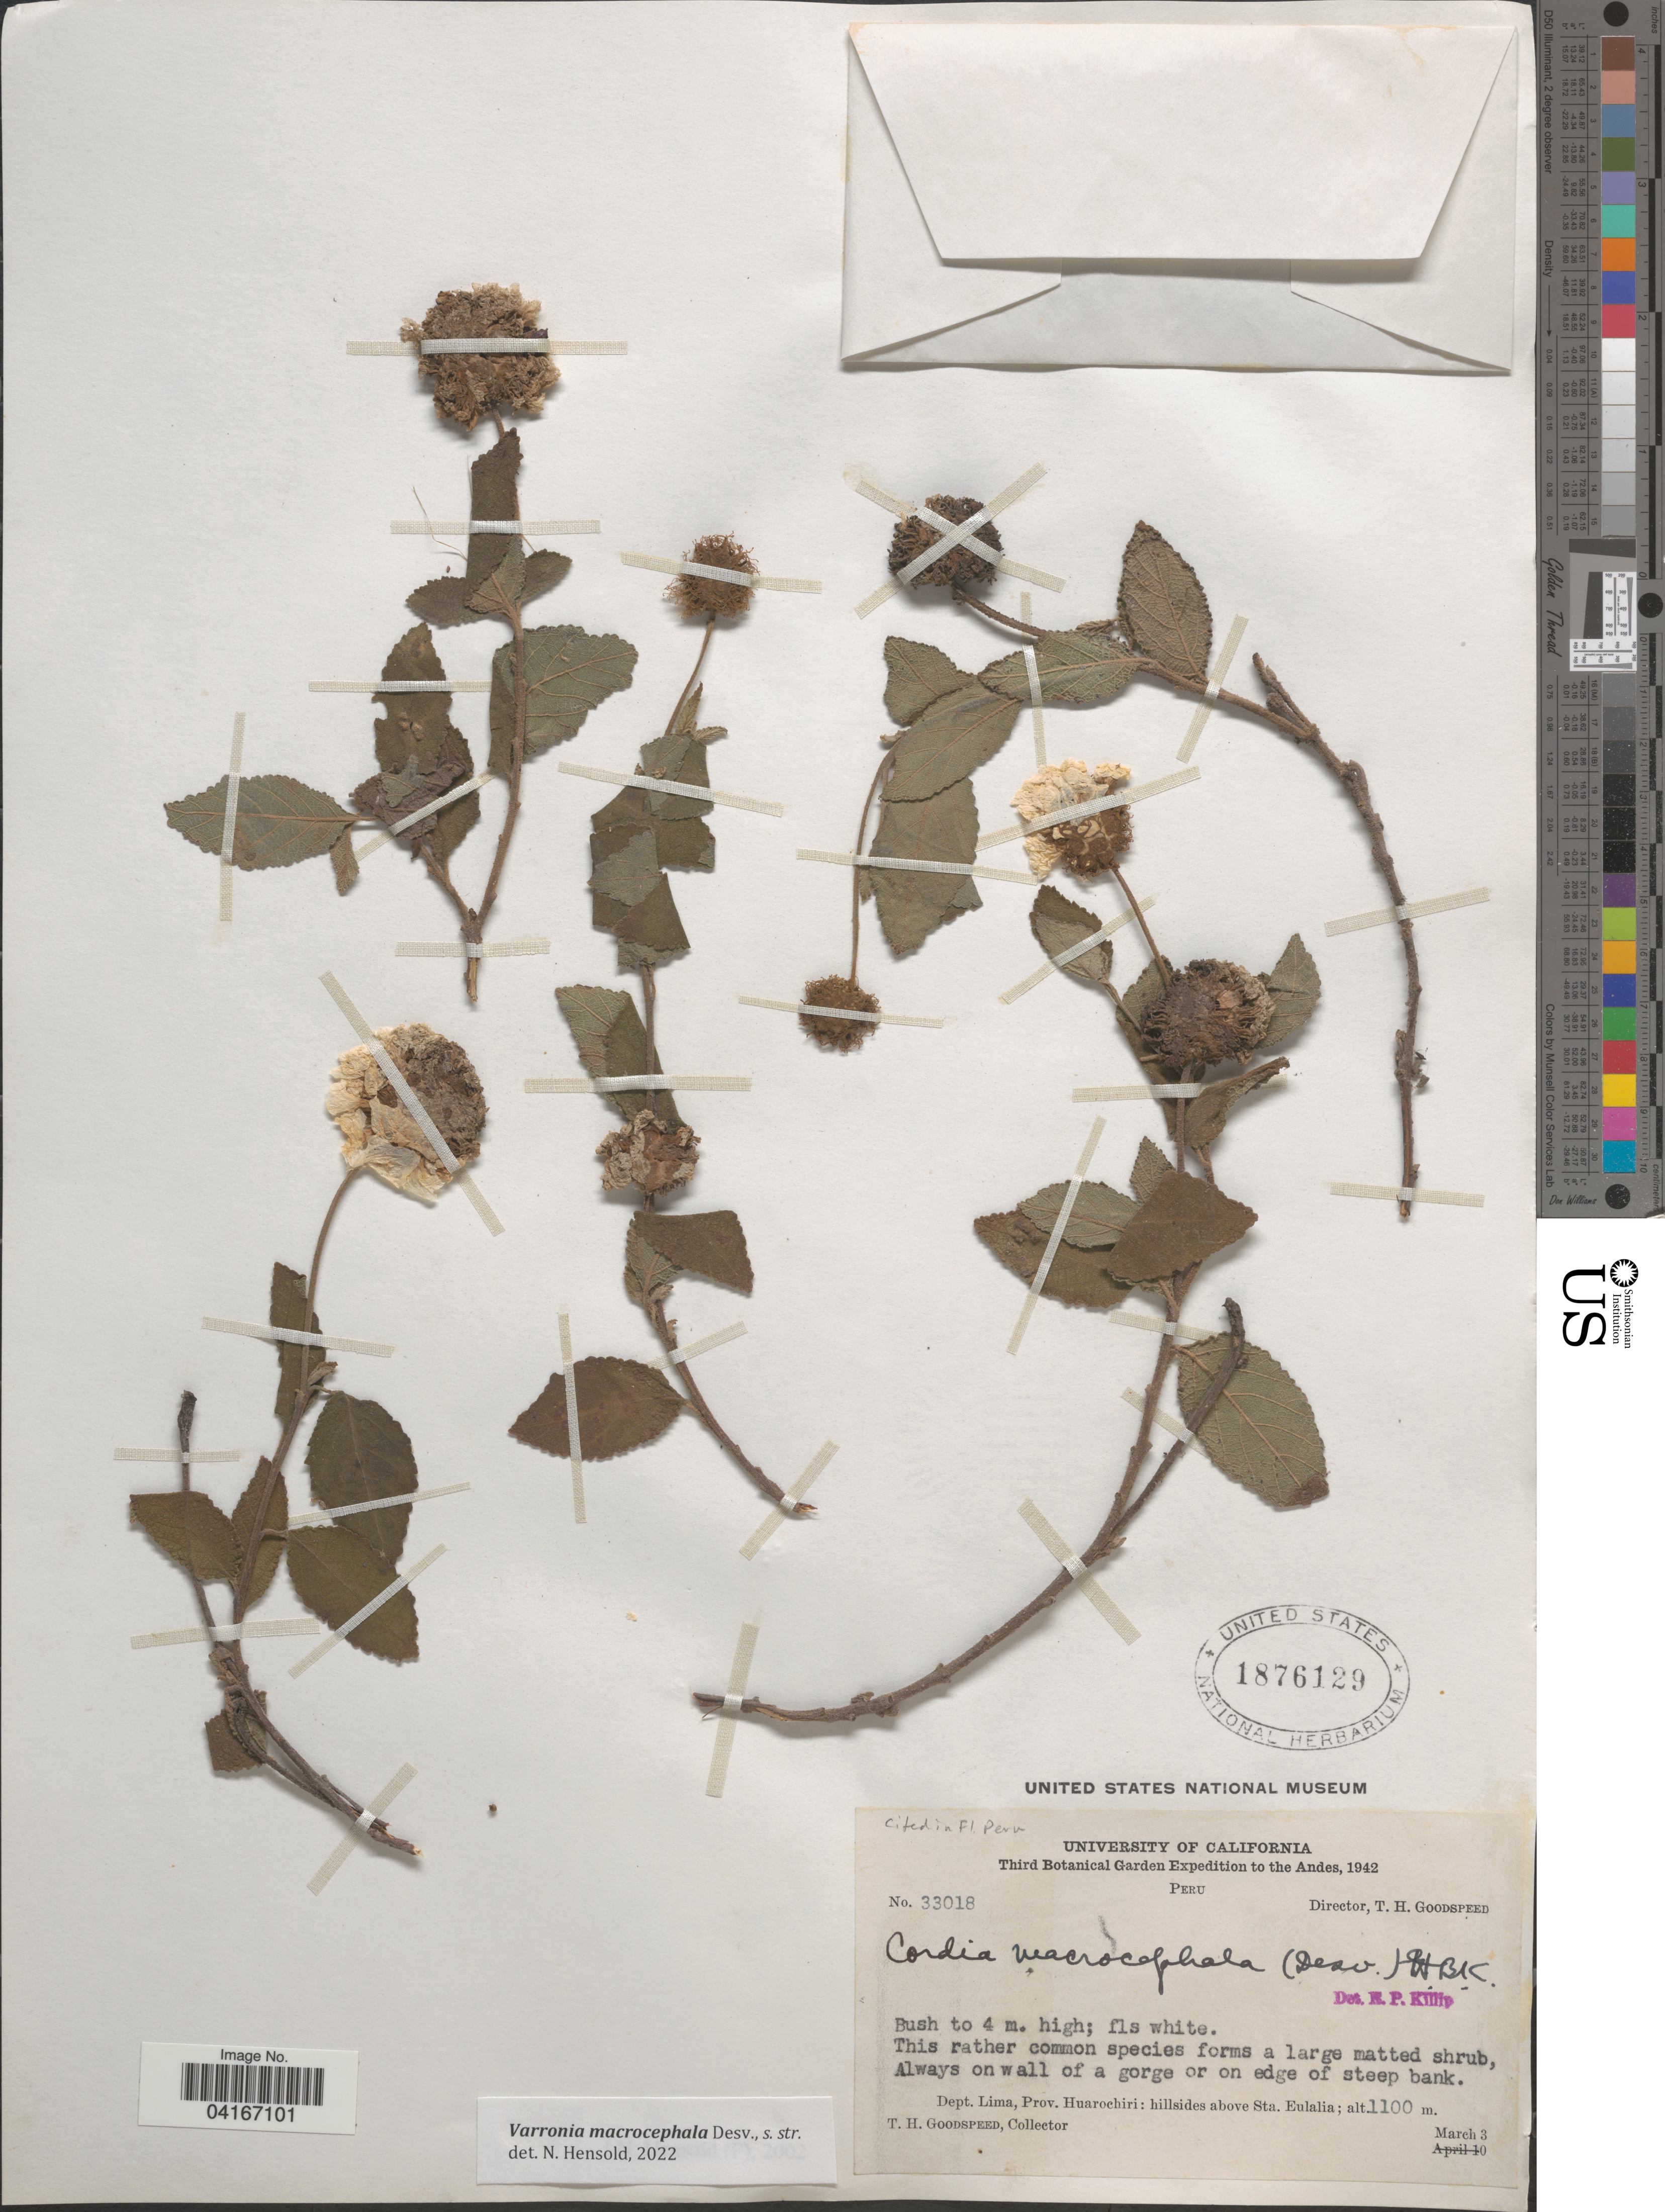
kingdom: Plantae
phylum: Tracheophyta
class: Magnoliopsida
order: Boraginales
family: Cordiaceae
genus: Varronia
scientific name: Varronia macrocephala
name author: Desv.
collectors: T. Goodspeed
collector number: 33018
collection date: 1942-03-03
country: Peru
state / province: Lima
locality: Third Botanical Garden Expedition to the Andes, 1942. Dept. Lima, Prov. Huarochiri: hillsides above Sta. Eulalia.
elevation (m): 1100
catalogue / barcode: US 1876129